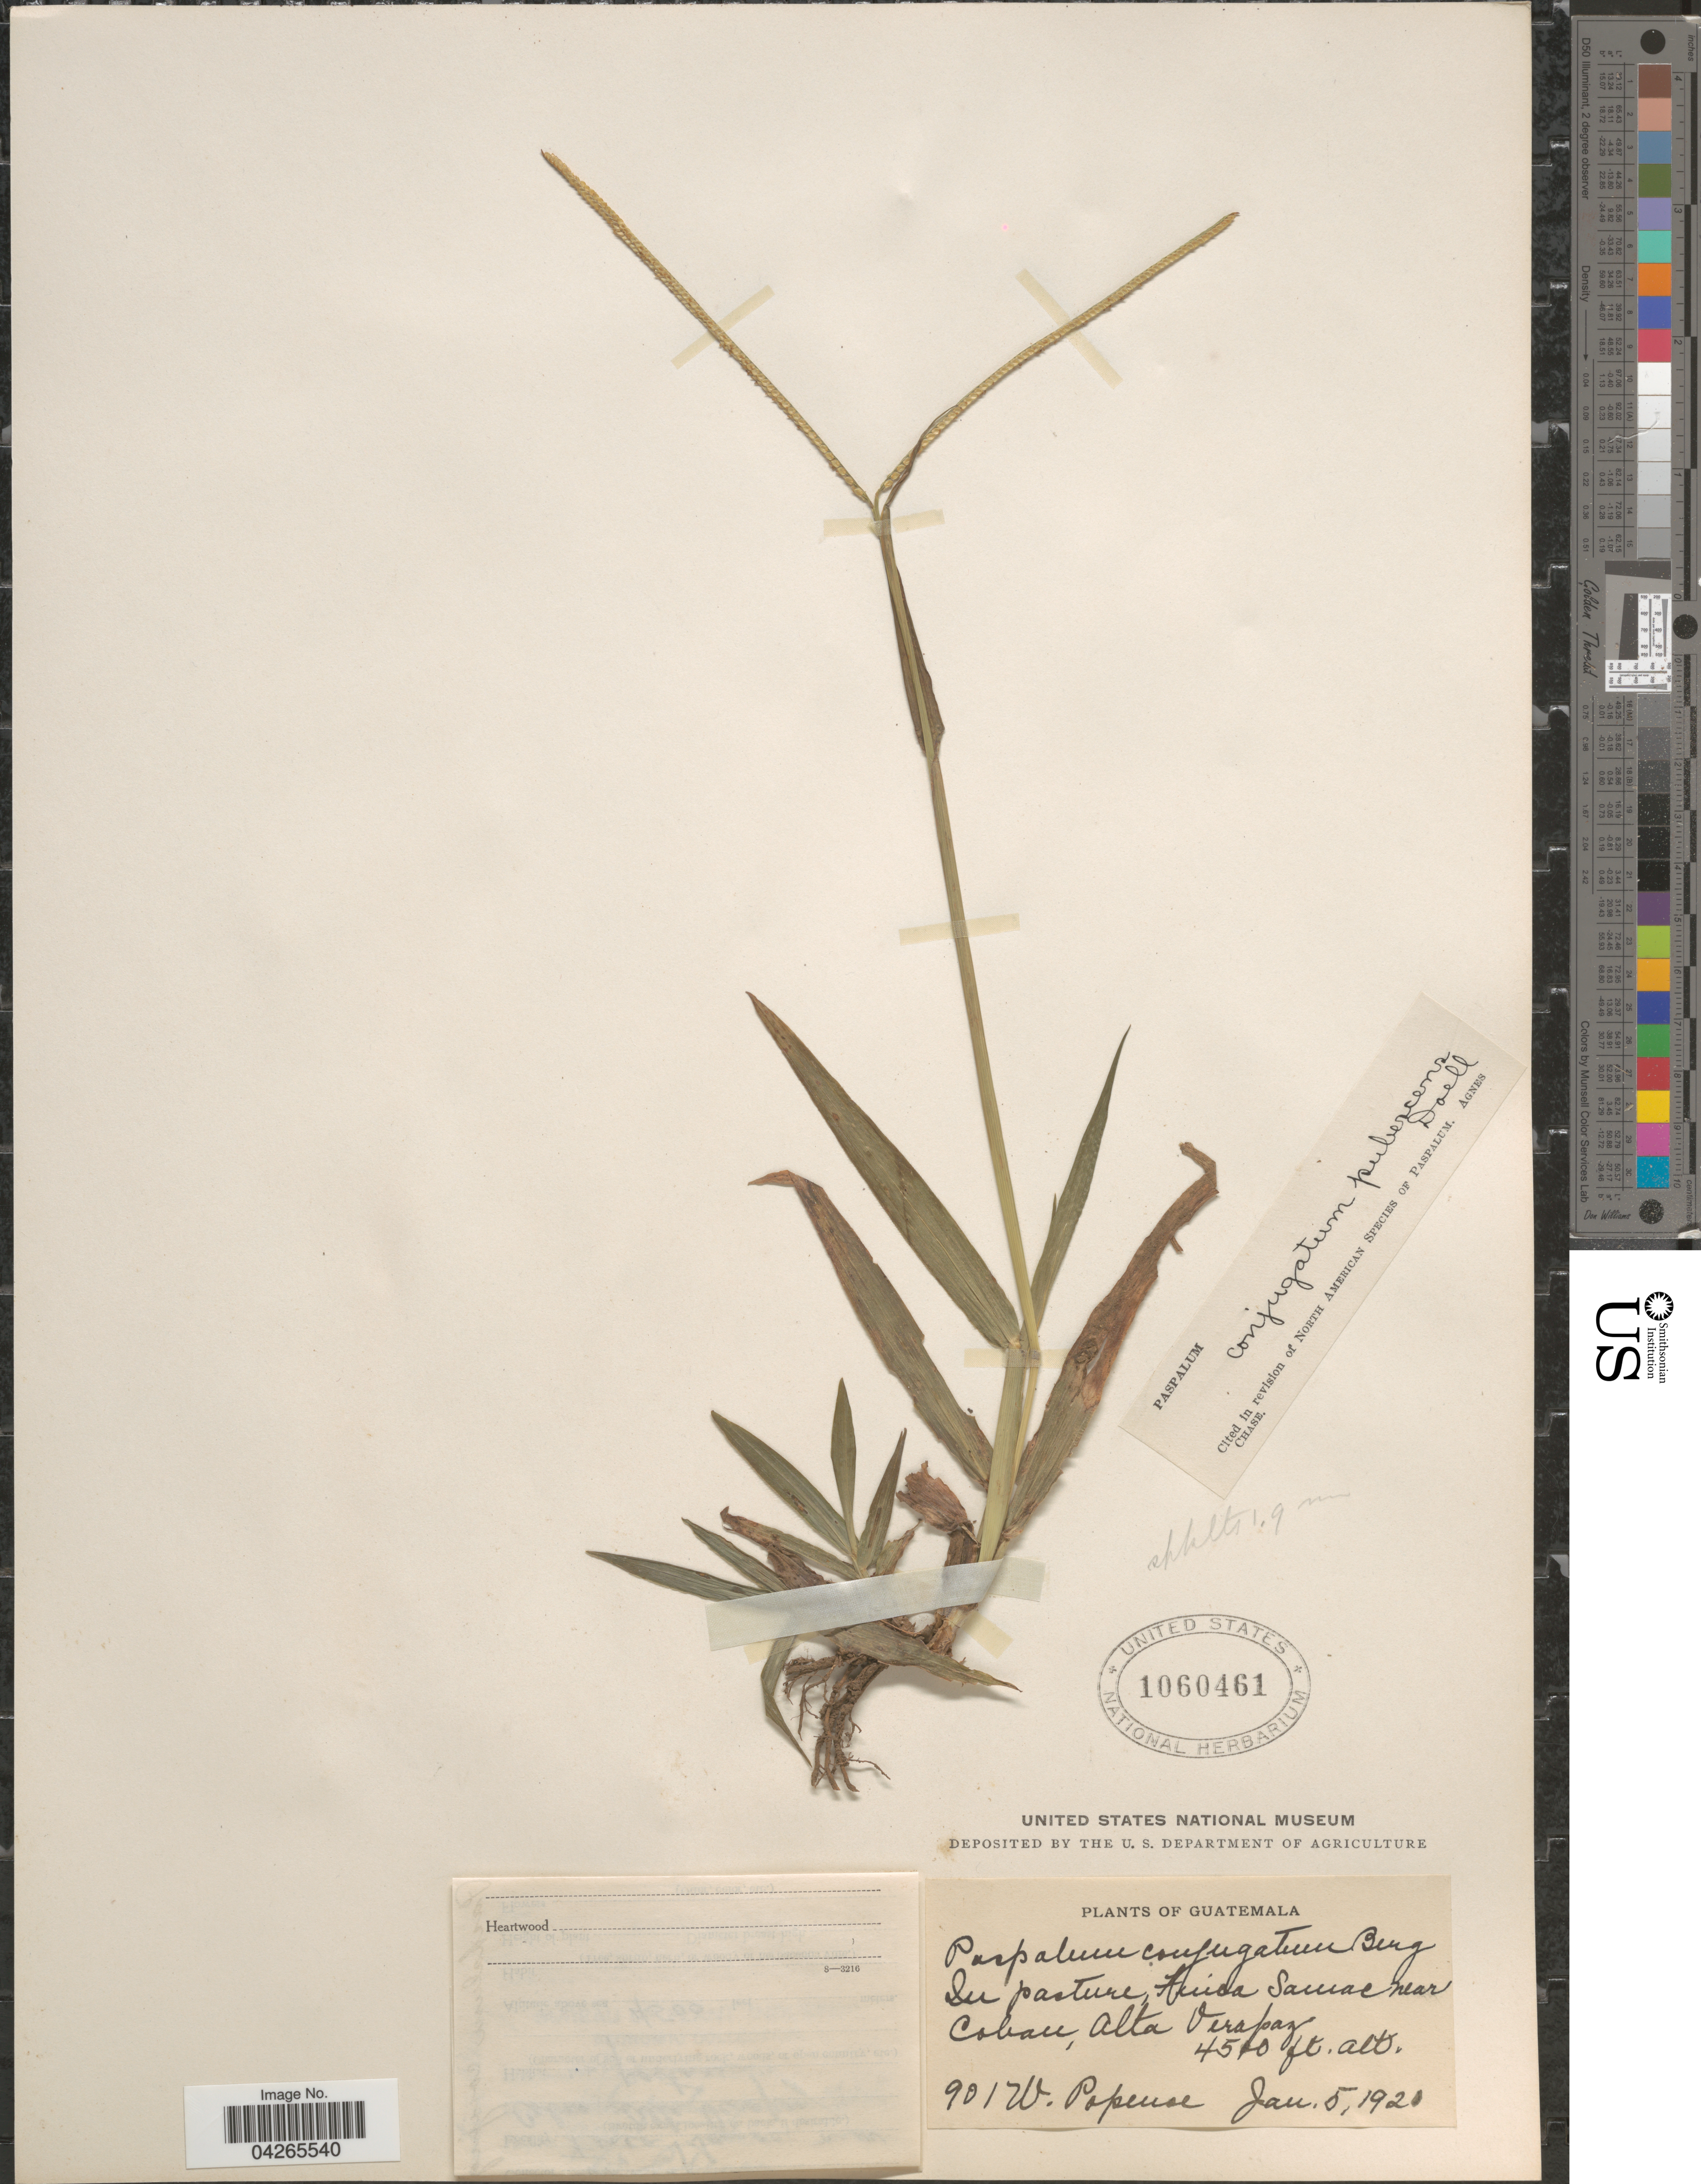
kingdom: Plantae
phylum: Tracheophyta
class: Liliopsida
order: Poales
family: Poaceae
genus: Paspalum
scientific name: Paspalum conjugatum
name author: P.J. Bergius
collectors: W. Popenoe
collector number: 901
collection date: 1920-01-05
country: Guatemala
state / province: Alta Verapaz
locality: In pasture, Finca Samac near Coban.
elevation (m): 1372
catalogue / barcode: US 1060461